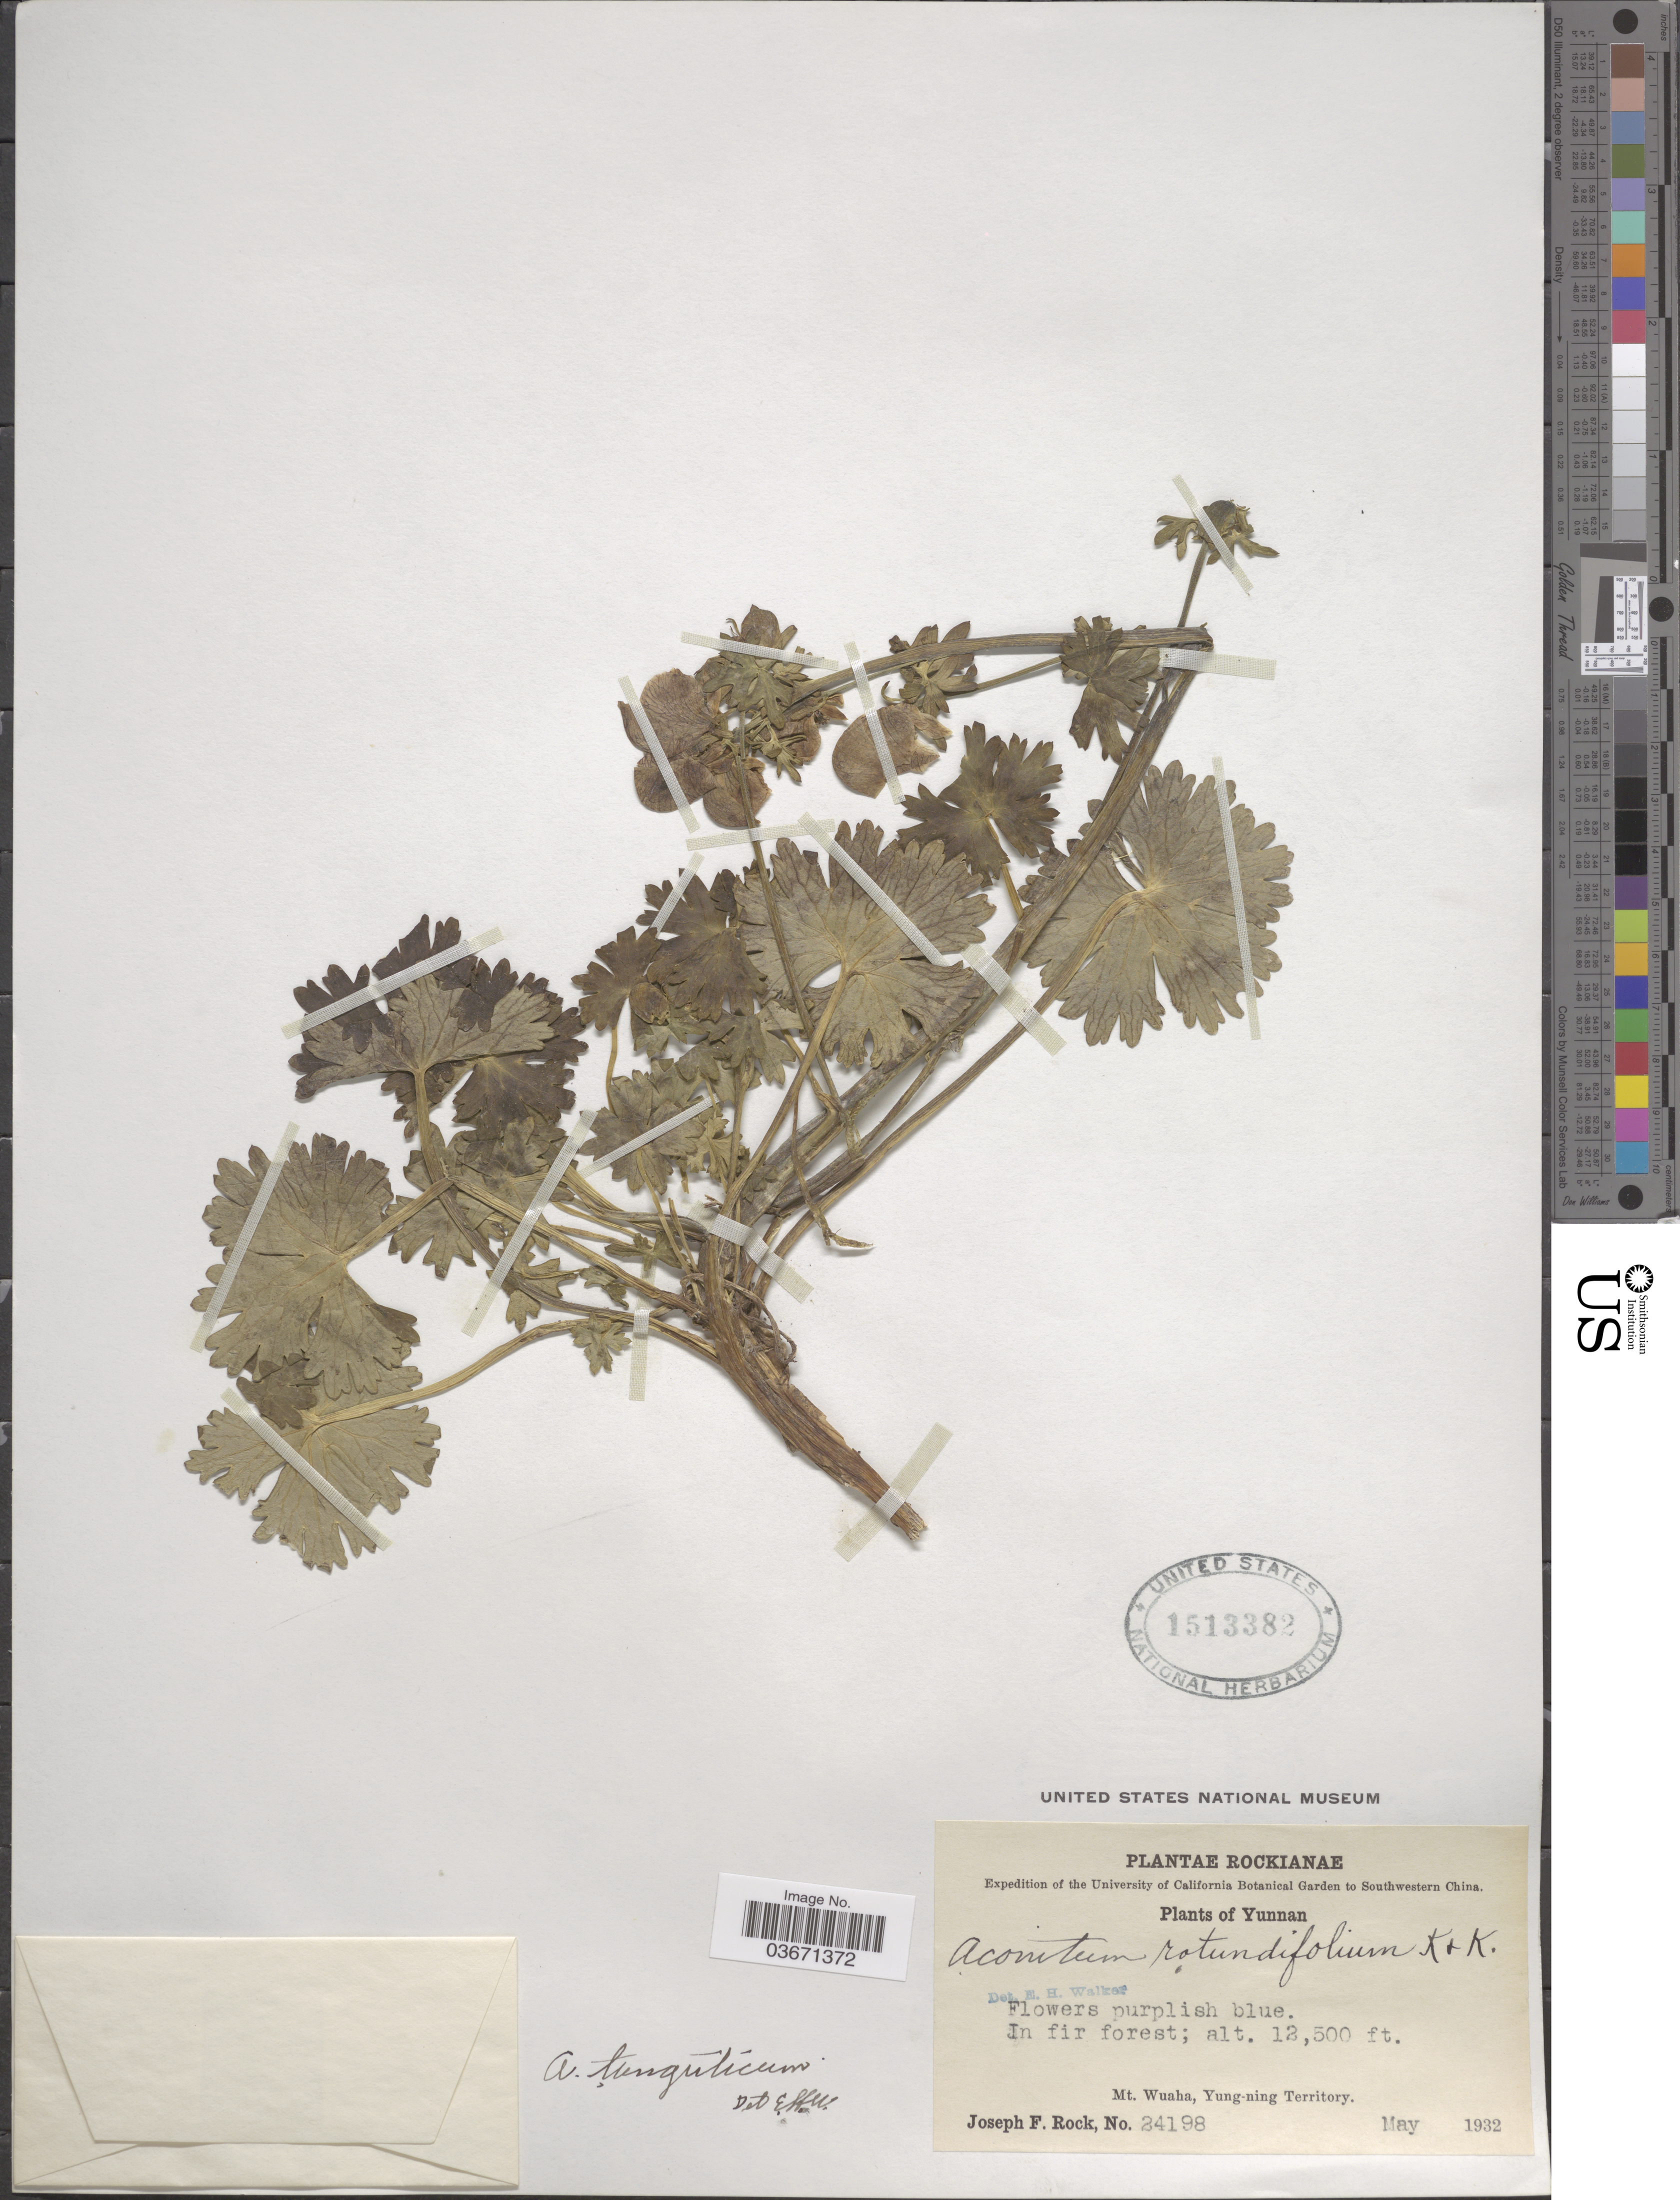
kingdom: Plantae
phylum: Tracheophyta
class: Magnoliopsida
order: Ranunculales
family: Ranunculaceae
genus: Aconitum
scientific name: Aconitum tanguticum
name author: (Maxim.) Stapf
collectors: J. F. Rock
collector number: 24198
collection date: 1932-05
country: China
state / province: Yunnan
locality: Southwestern China. Mt. Wuaha, Yung-ning Territory.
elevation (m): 3810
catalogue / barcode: US 1513382